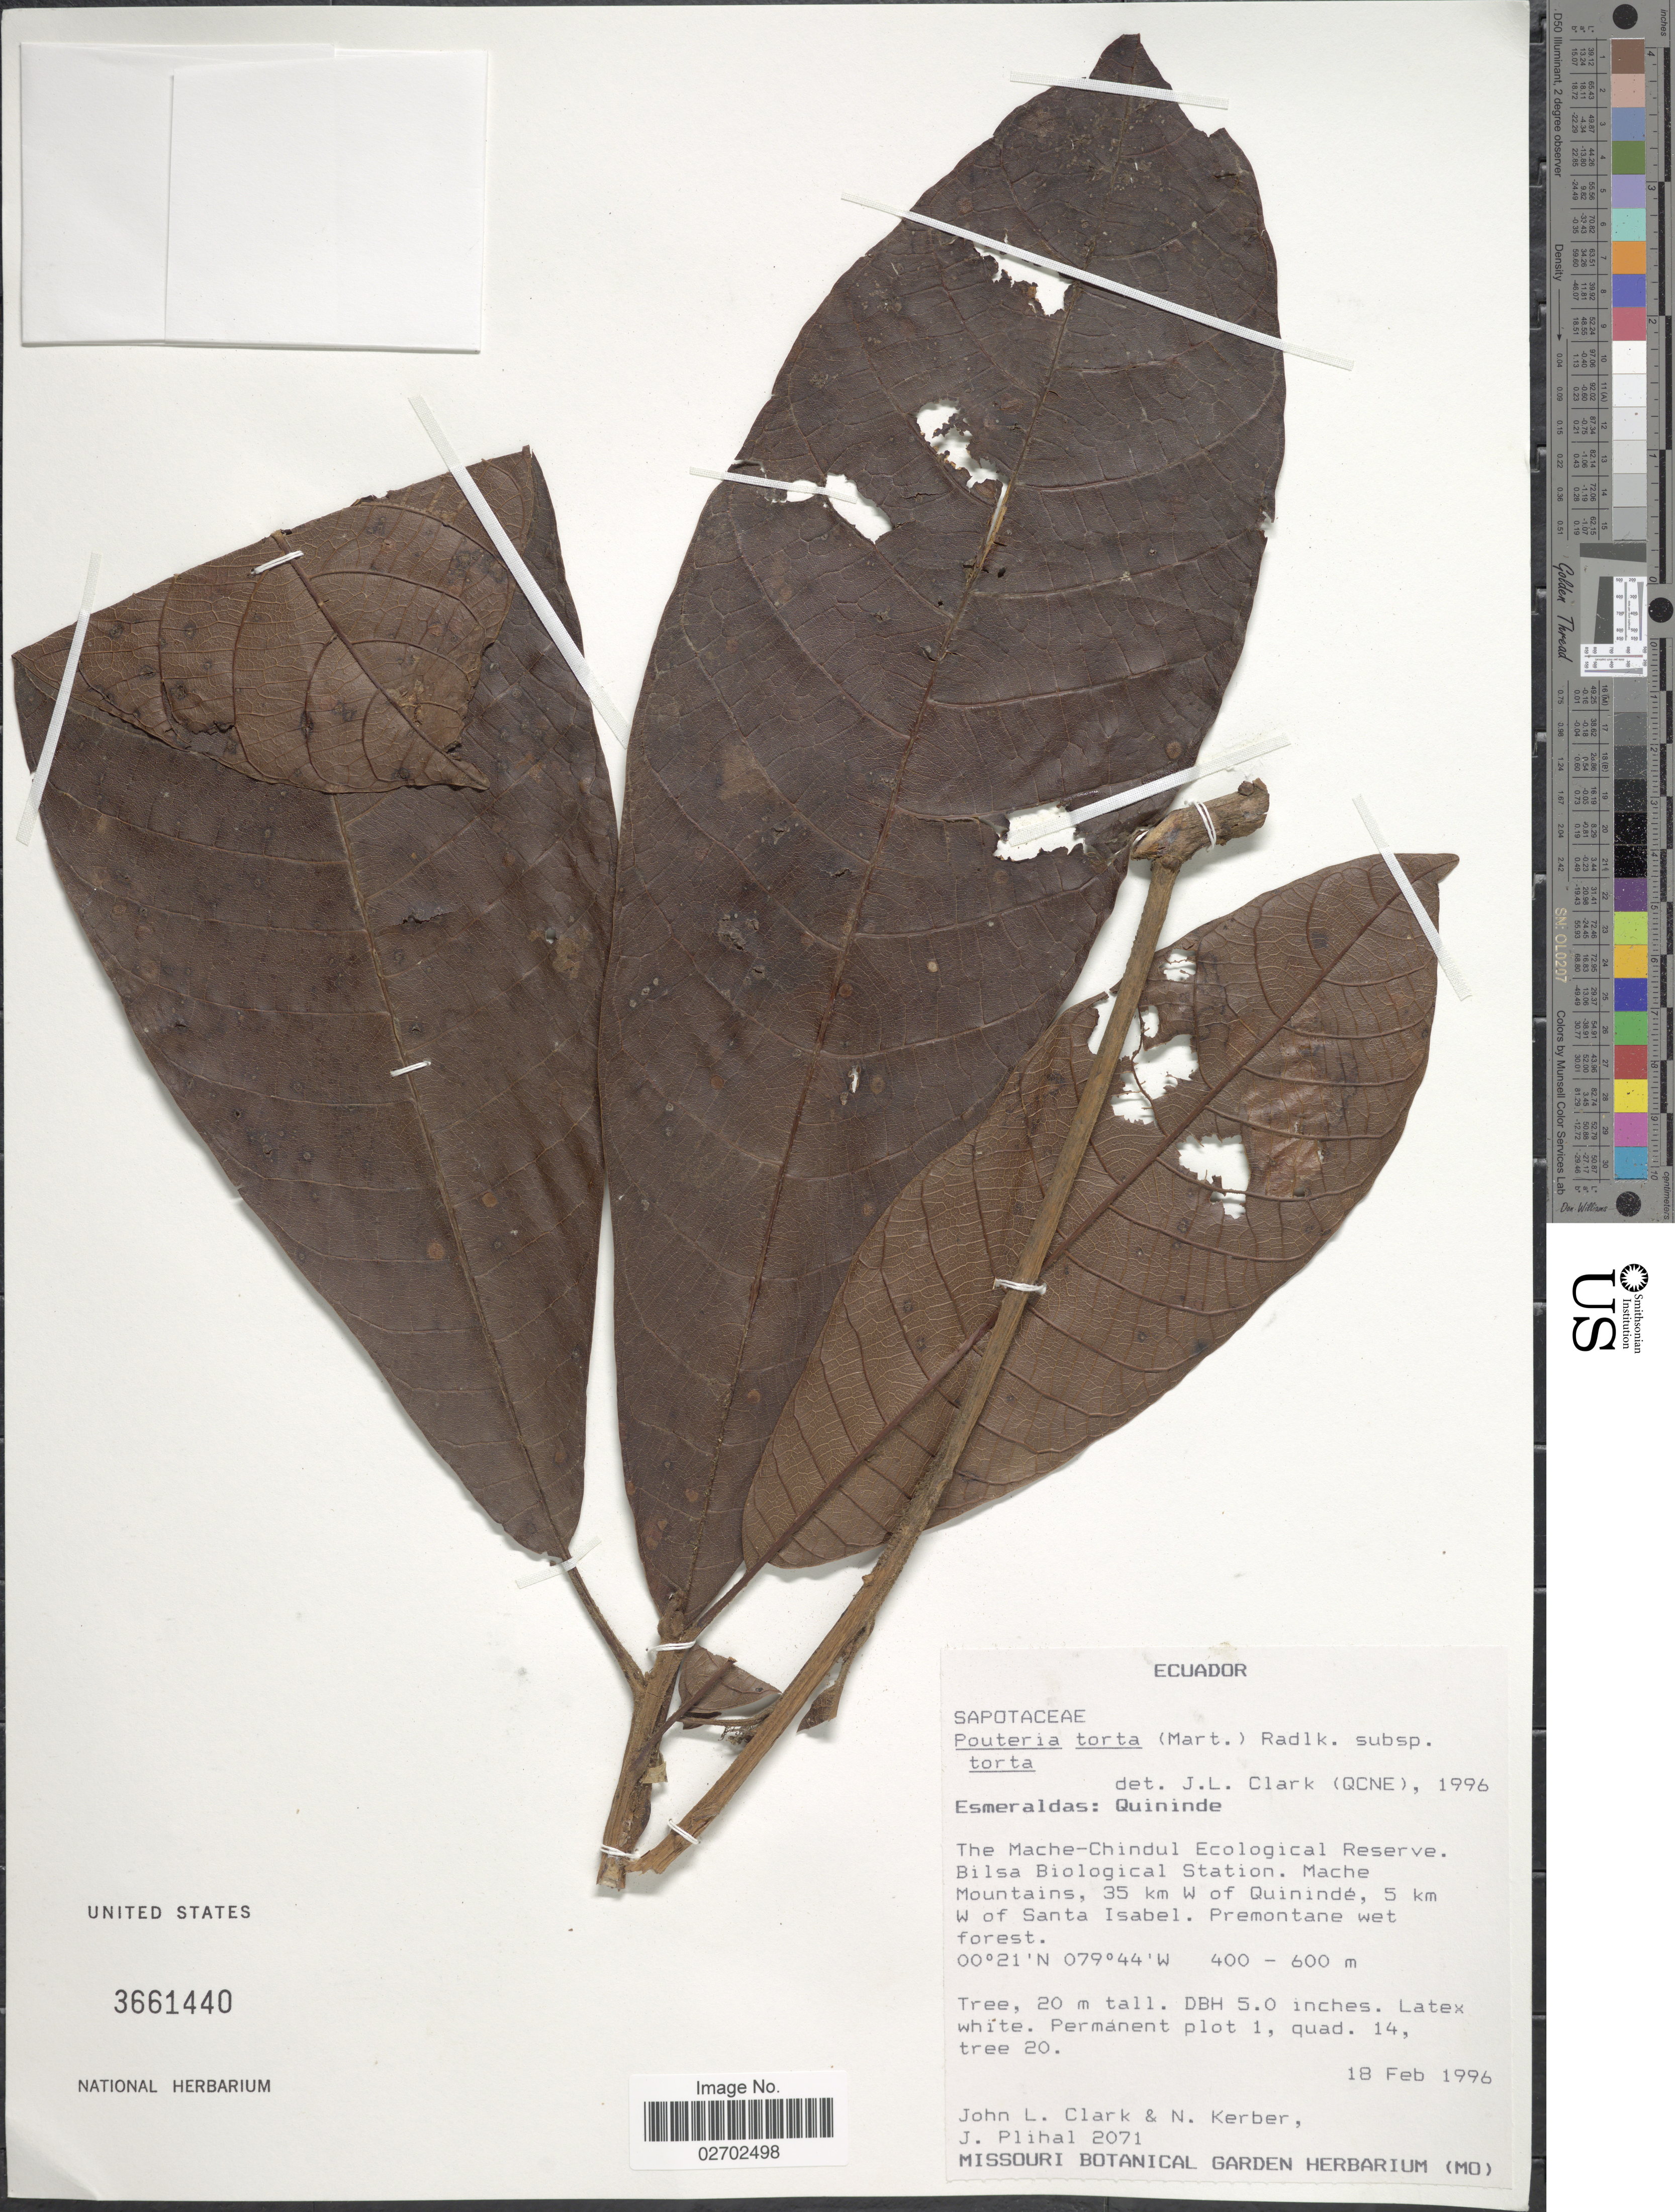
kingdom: Plantae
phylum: Tracheophyta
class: Magnoliopsida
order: Ericales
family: Sapotaceae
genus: Pouteria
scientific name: Pouteria torta subsp. torta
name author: Radlk.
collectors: J. L. Clark, N. Kerber & J. Plihal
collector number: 2071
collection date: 1996-02-18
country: Ecuador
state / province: Esmeraldas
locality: Quininde. The Mache-Chindul Ecological Reserve. Bilsa Biological Station. Mache Mountains, 35 km W of Quininde, 5 km W of Santa Isabel.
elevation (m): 400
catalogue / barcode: US 3661440